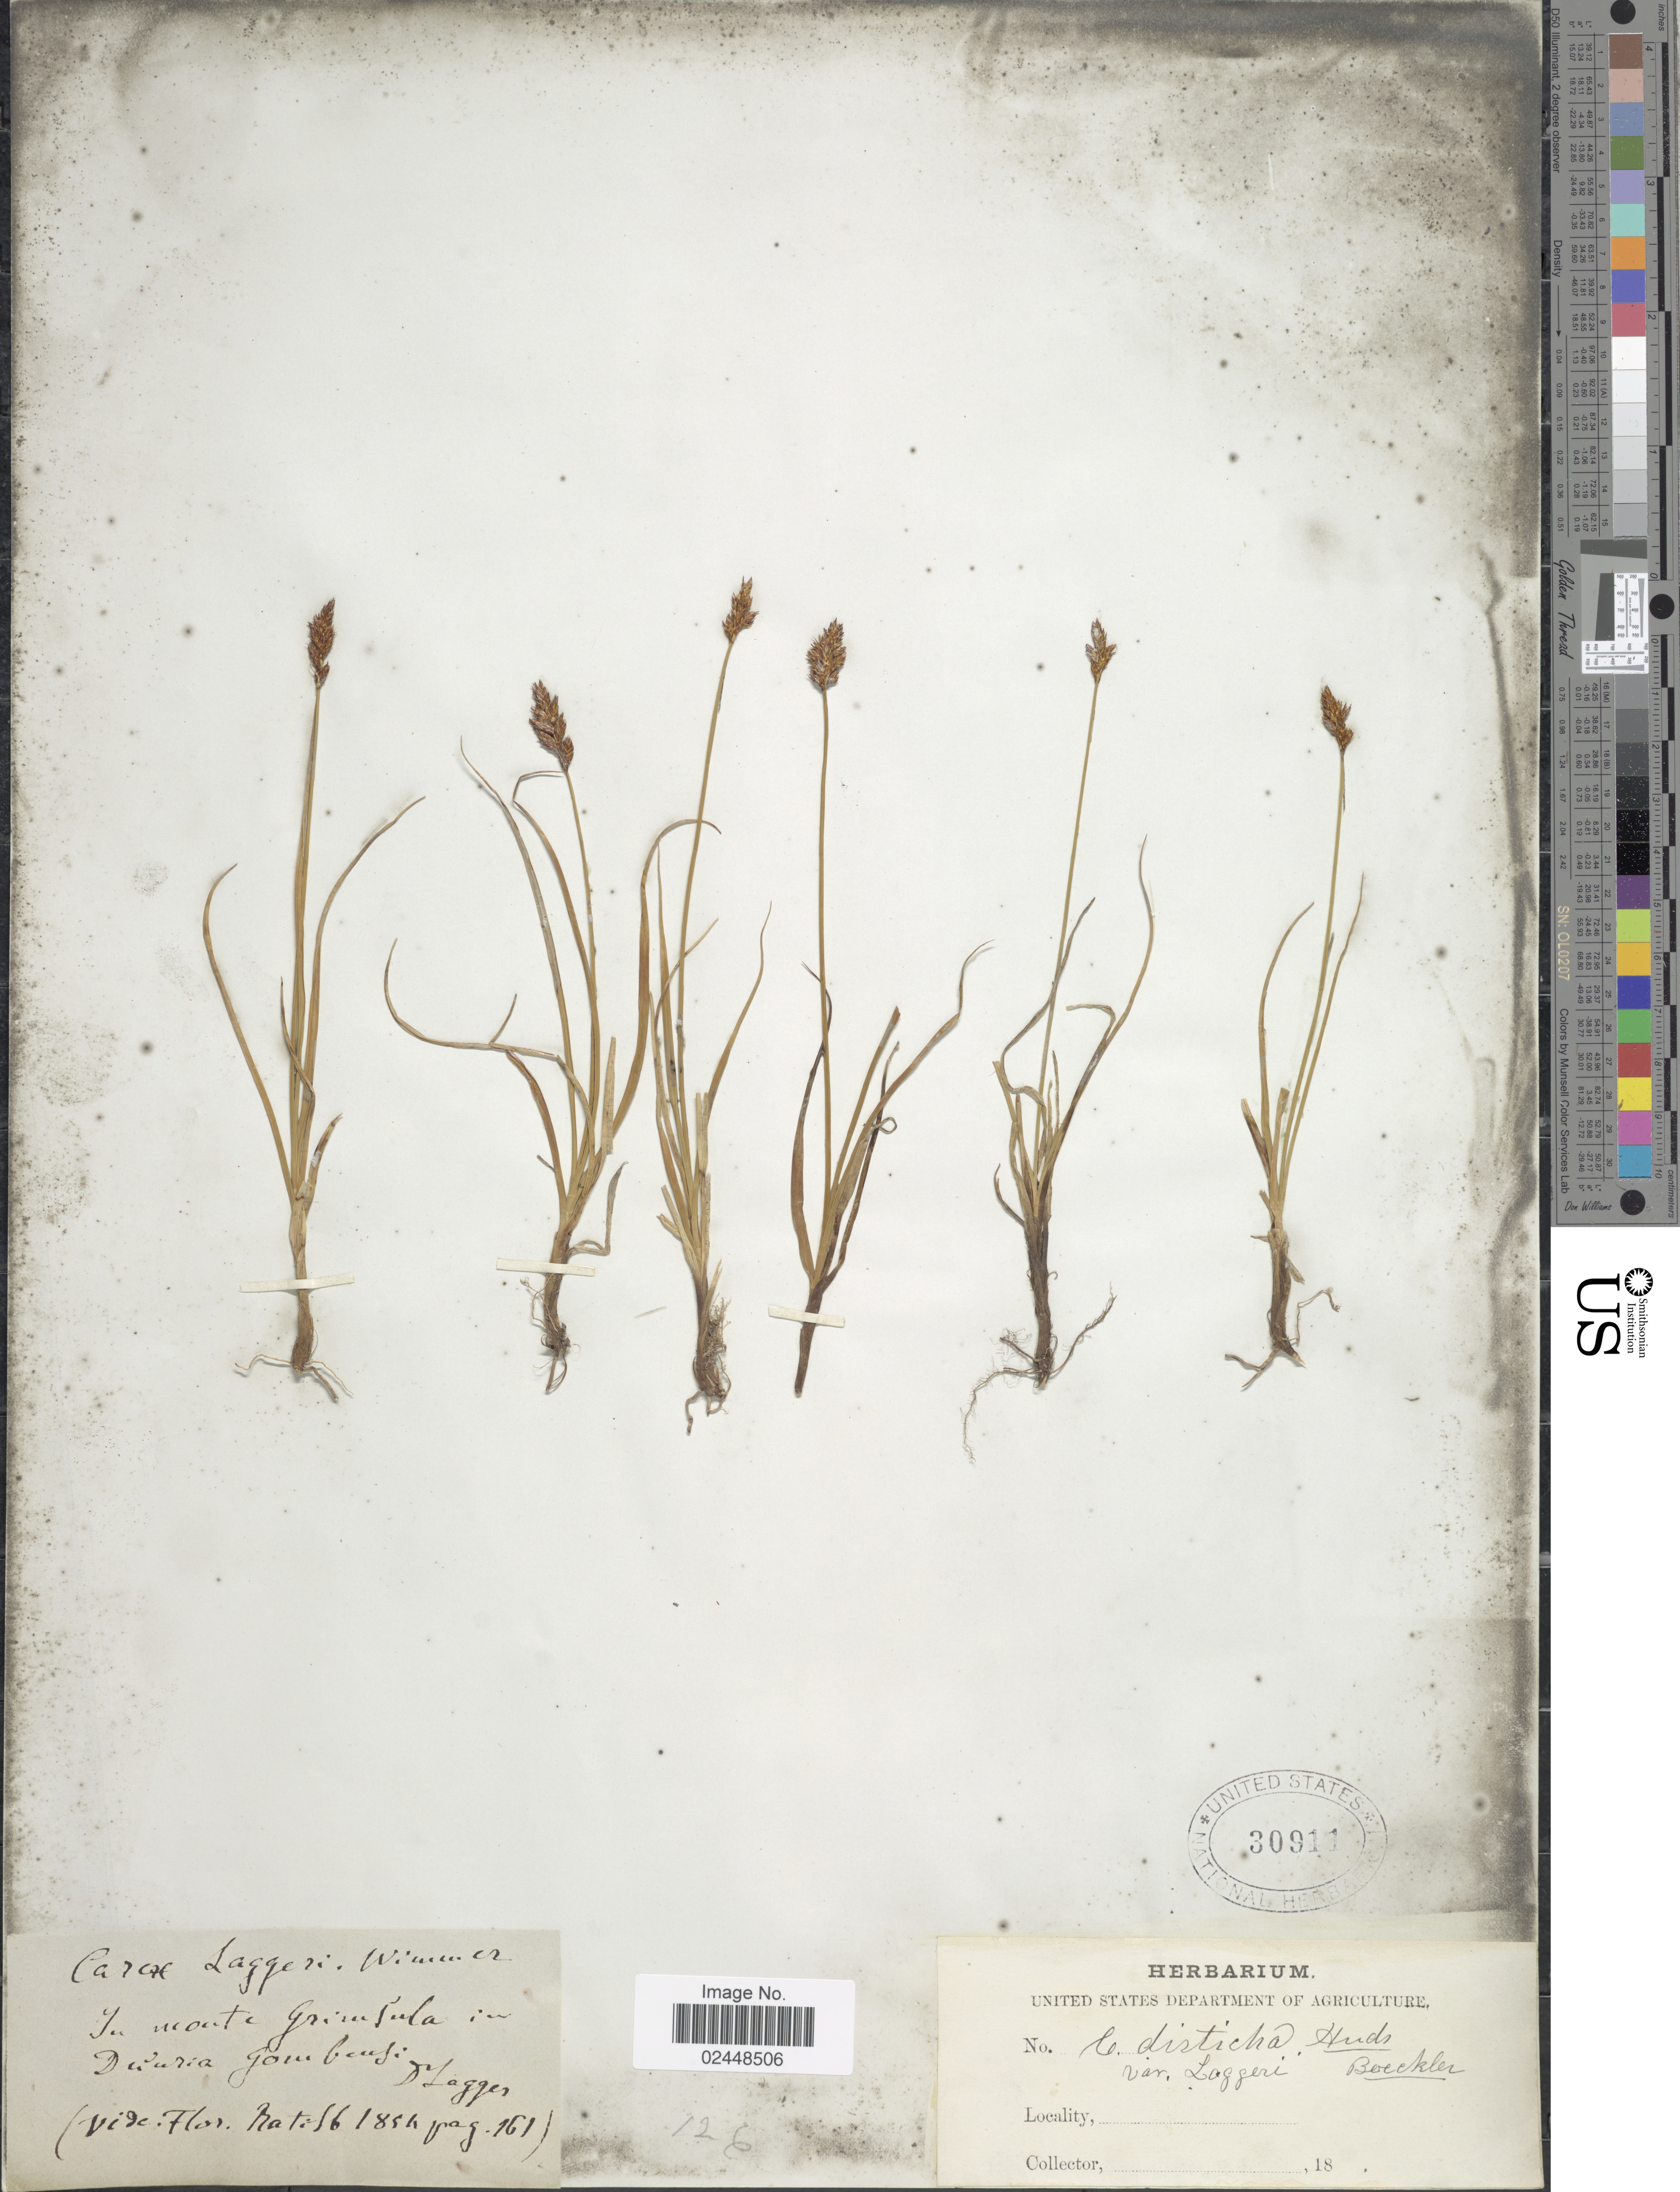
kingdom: Plantae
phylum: Tracheophyta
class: Liliopsida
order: Poales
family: Cyperaceae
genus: Carex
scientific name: Carex disticha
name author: Huds.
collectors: F. J. Lagger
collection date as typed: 18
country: Switzerland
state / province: Valais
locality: In Monte Grimsula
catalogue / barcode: US 30911